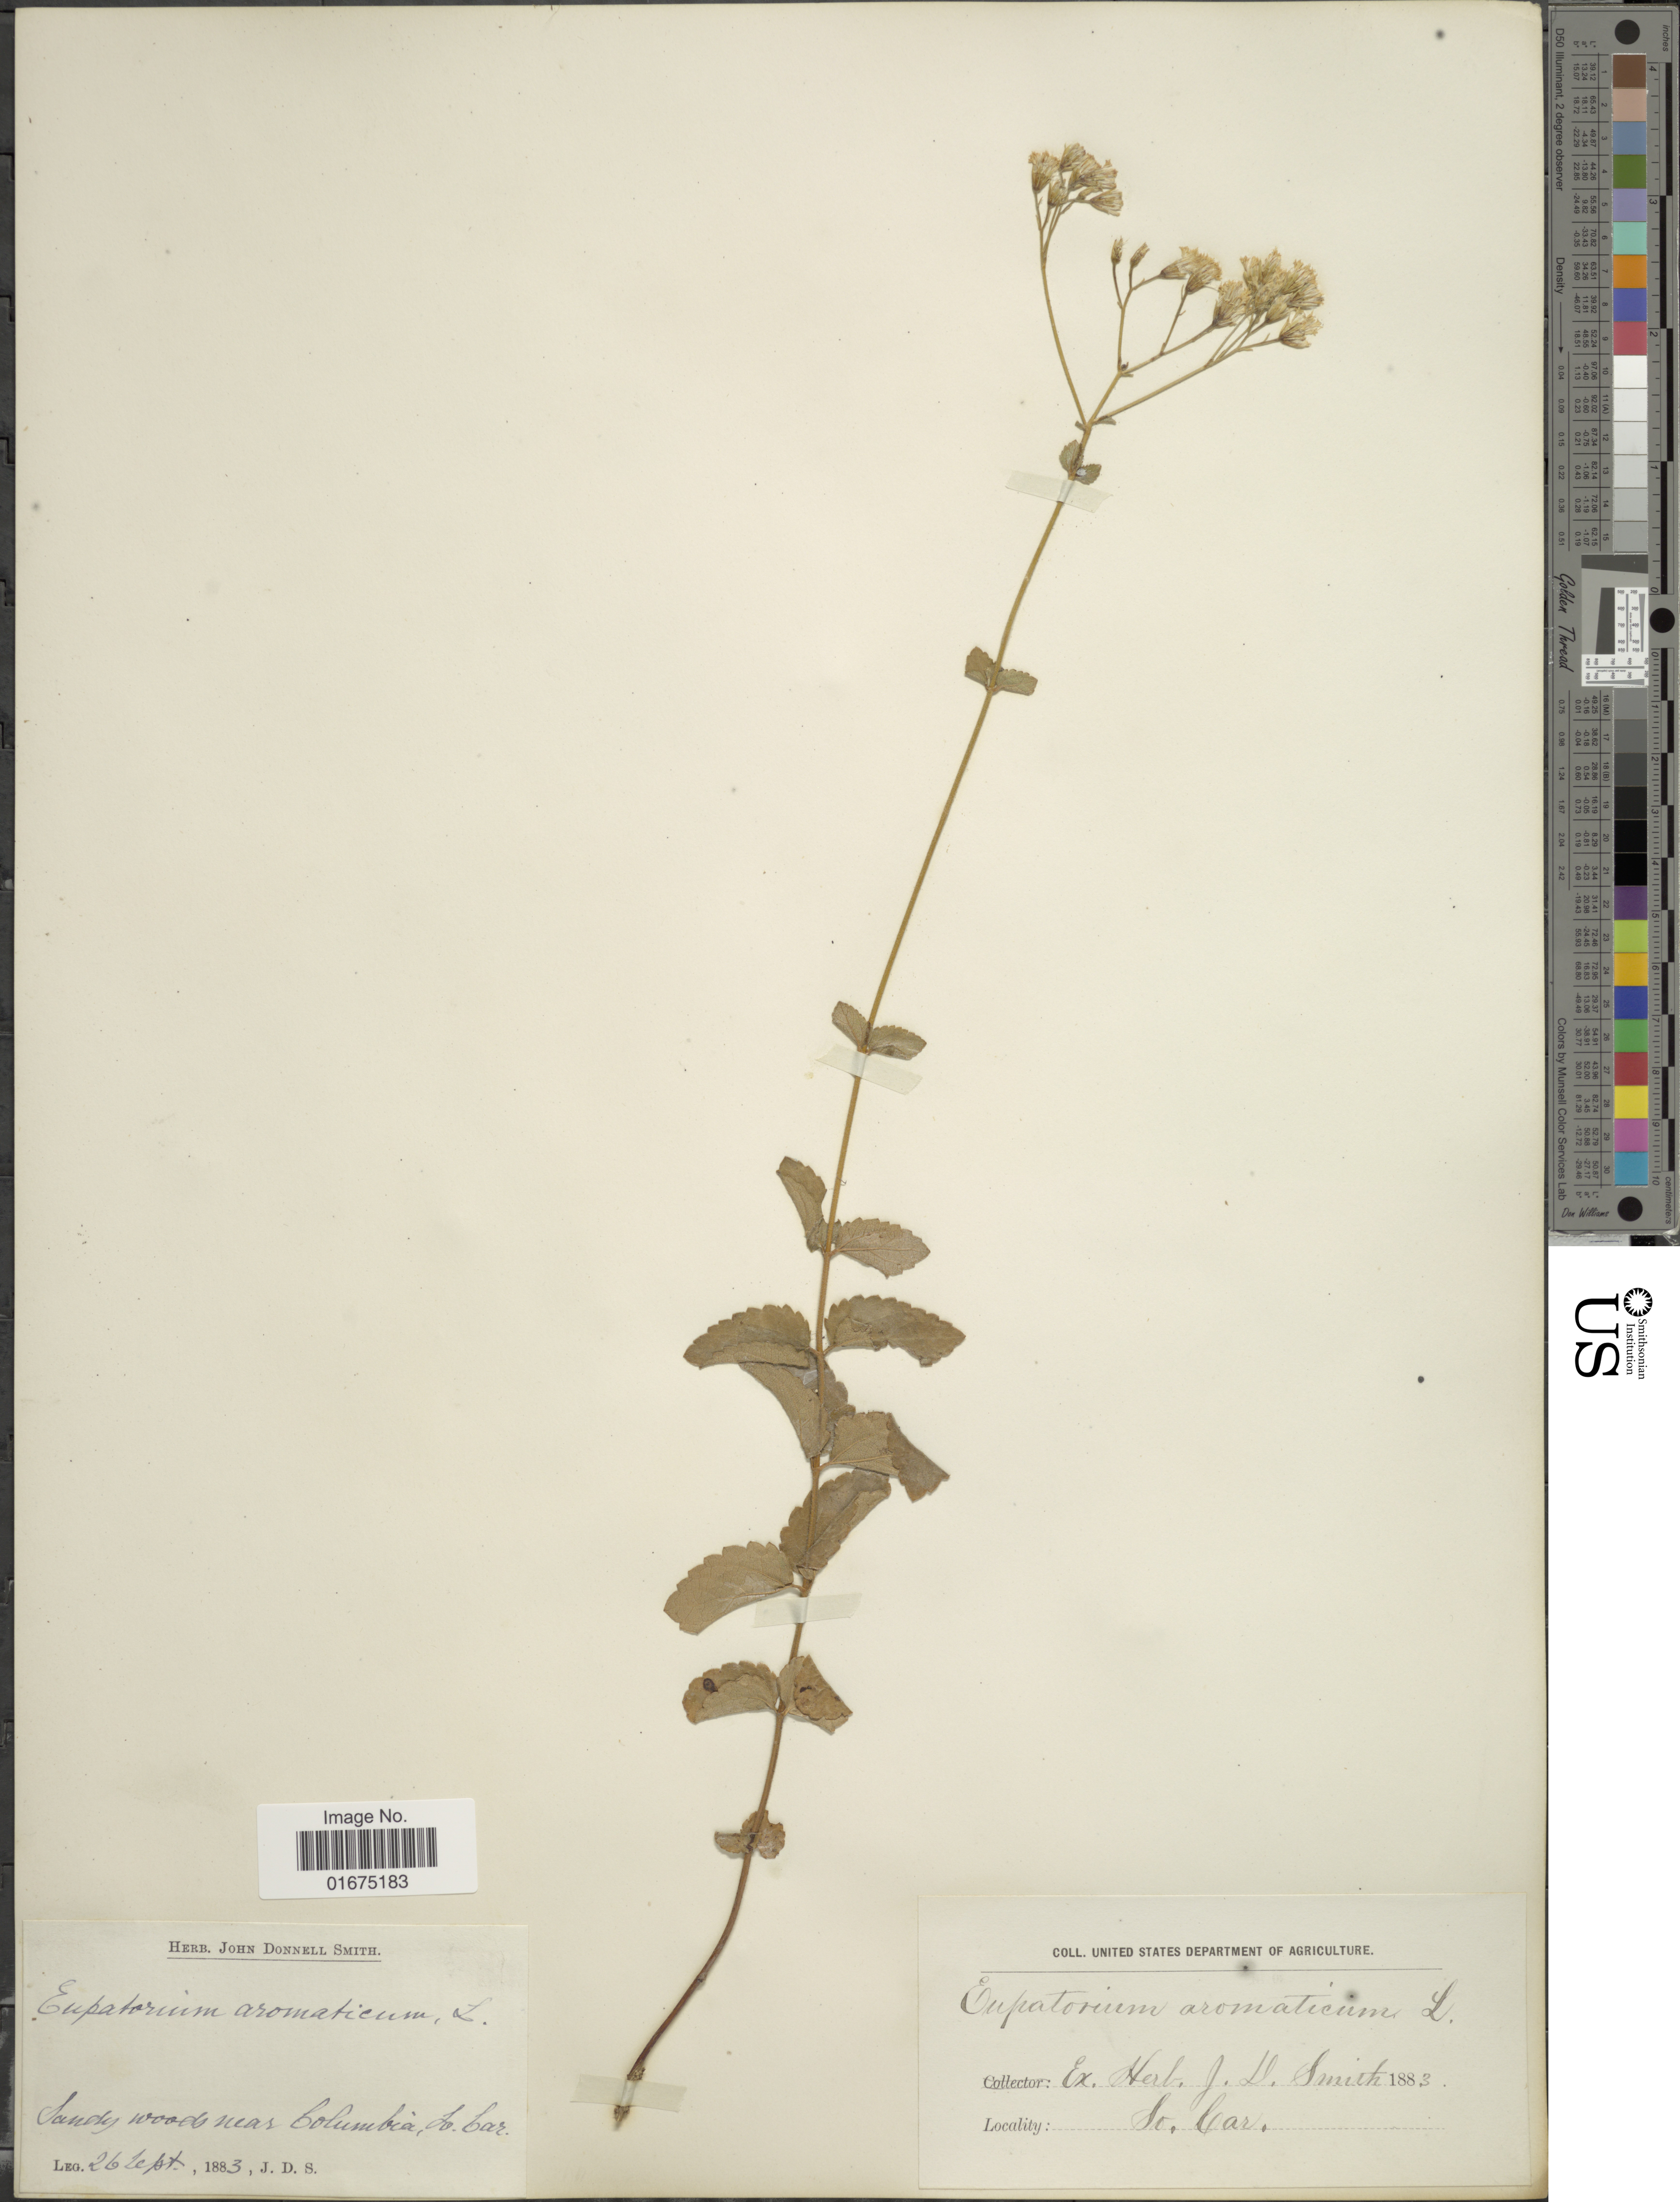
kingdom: Plantae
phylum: Tracheophyta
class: Magnoliopsida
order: Asterales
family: Asteraceae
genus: Ageratina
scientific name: Ageratina aromatica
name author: (L.) Spach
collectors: J. Donnell Smith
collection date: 1883-09-26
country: United States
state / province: South Carolina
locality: Sandy woods near Columbia